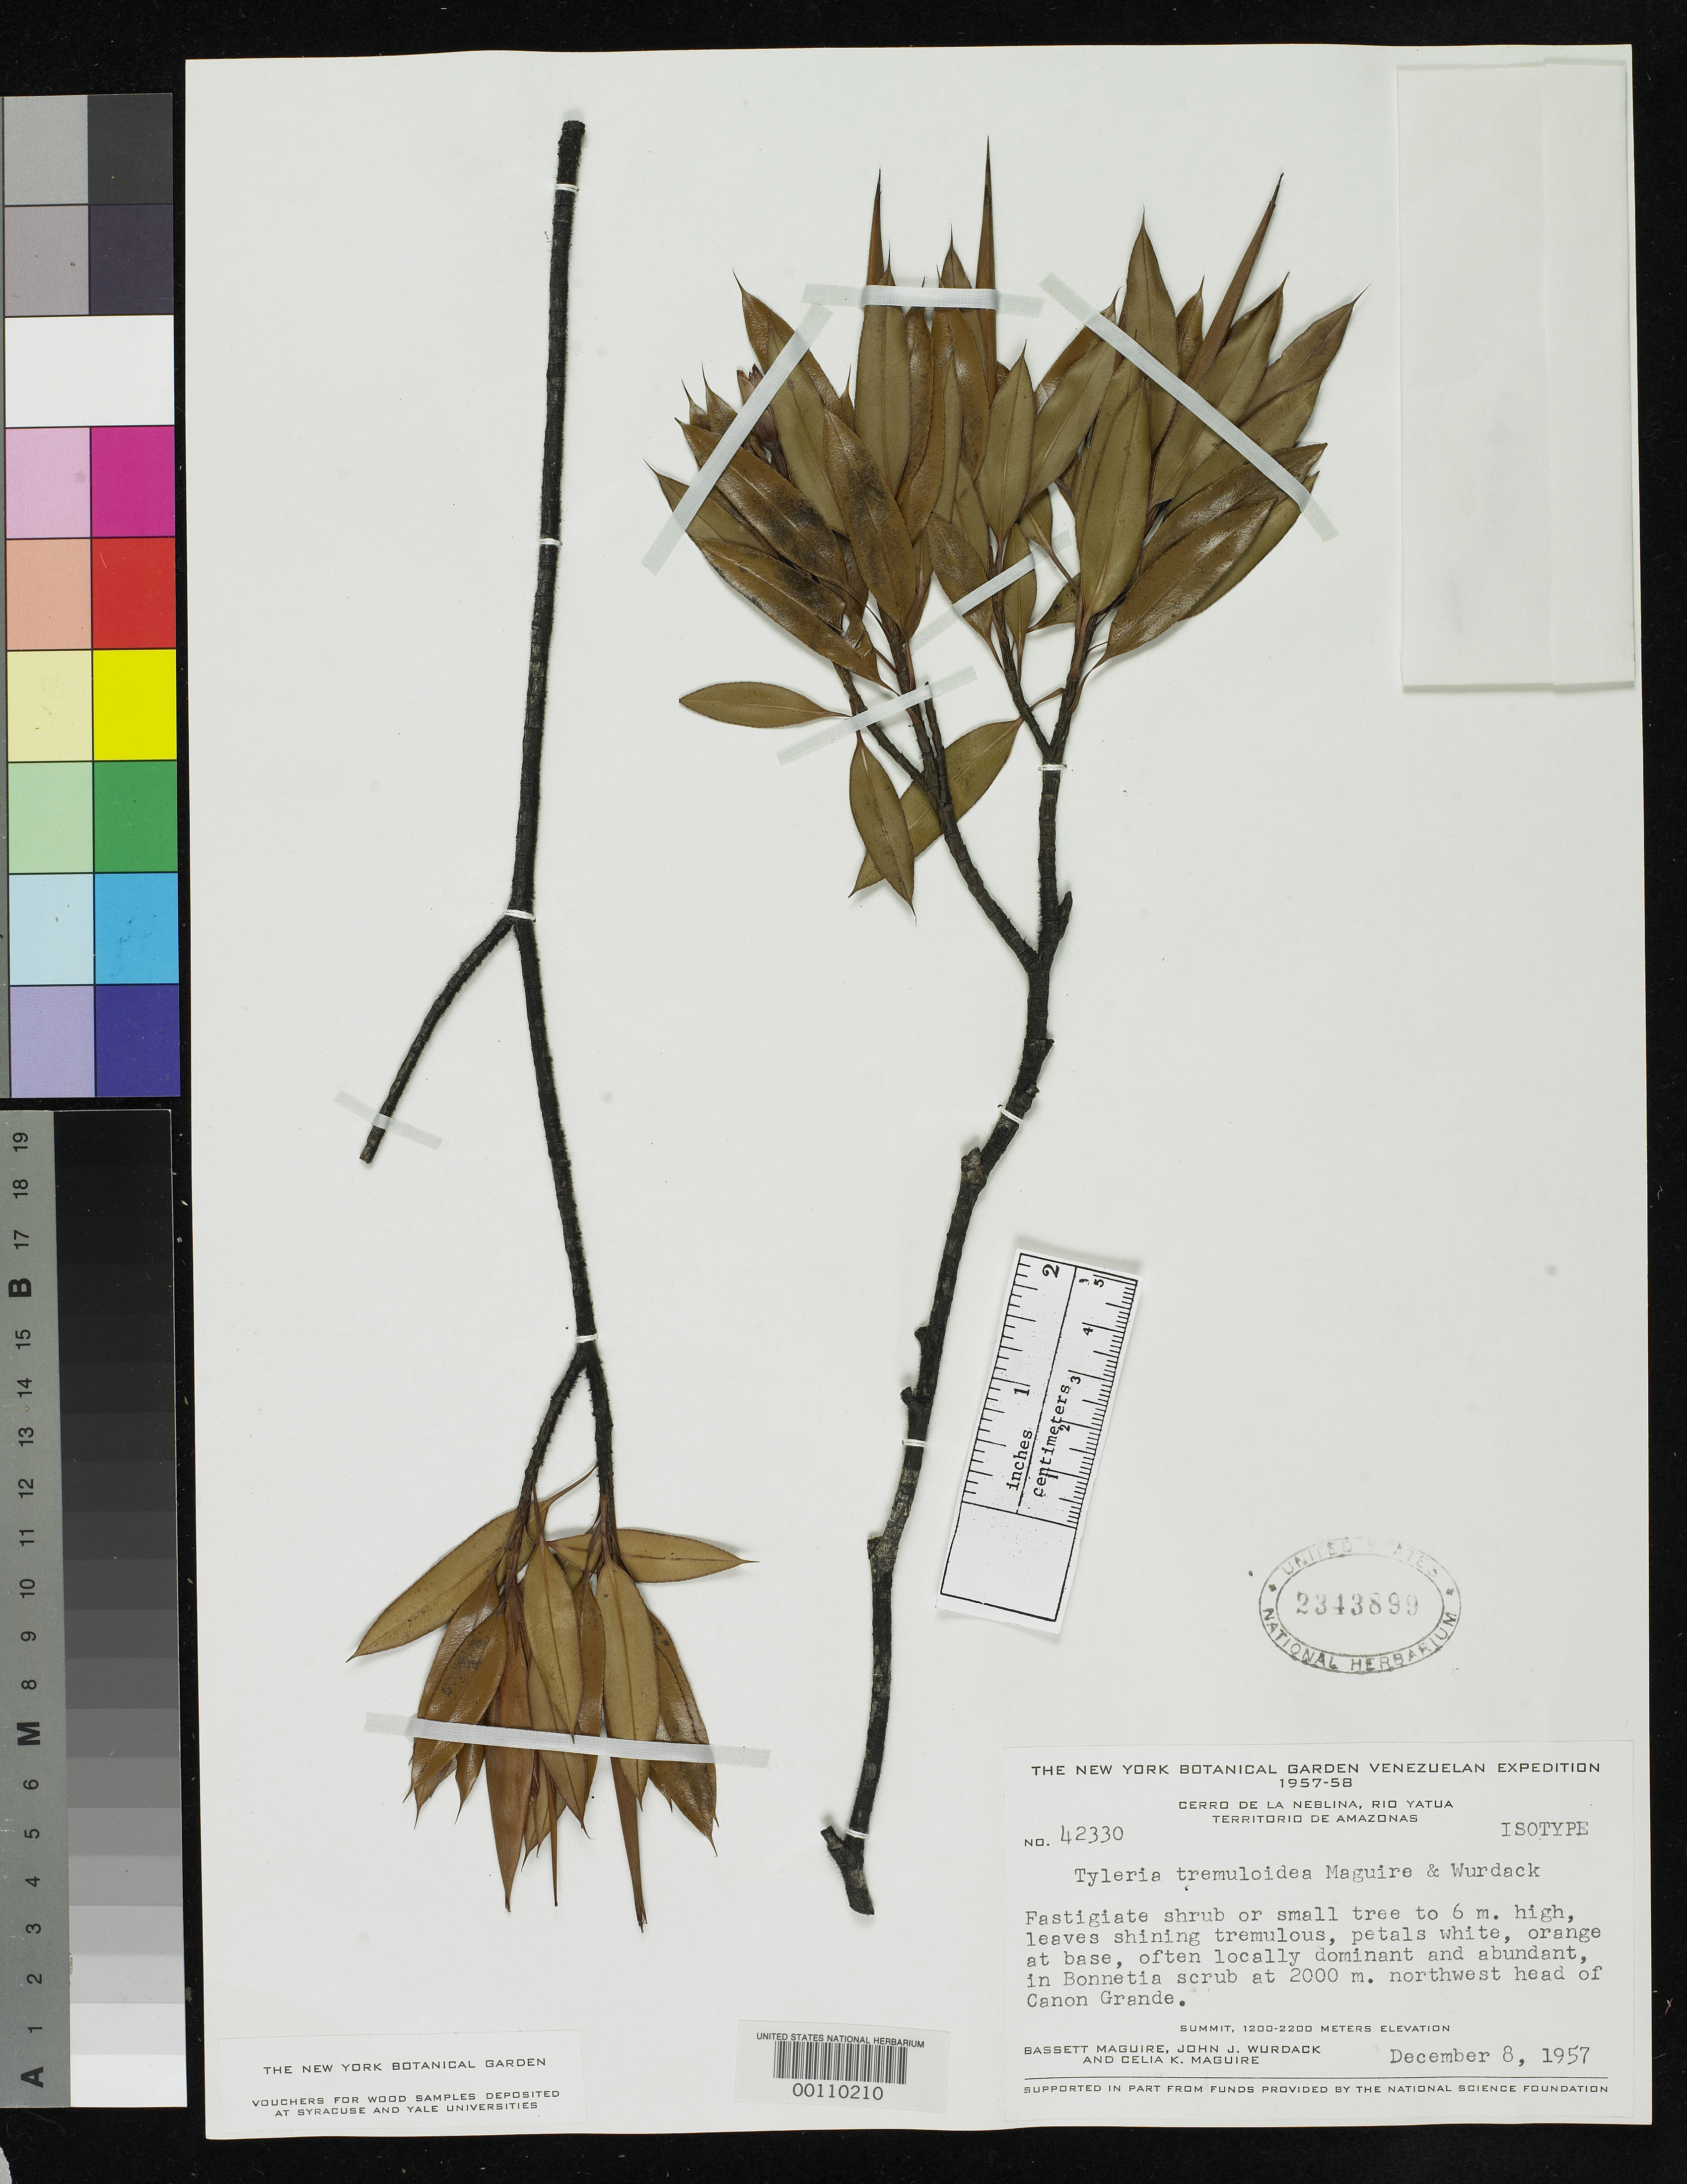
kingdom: Plantae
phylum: Tracheophyta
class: Magnoliopsida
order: Malpighiales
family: Ochnaceae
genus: Tyleria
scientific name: Tyleria tremuloidea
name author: Maguire & Wurdack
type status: Isotype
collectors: B. Maguire, J. J. Wurdack & C. K. Maguire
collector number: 42330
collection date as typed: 08 Dec 1957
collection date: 1957-12-08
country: Venezuela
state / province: Amazonas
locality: Cerro de La Neblina, NW head of Canon Grande.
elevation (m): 2000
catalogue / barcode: US 2343899